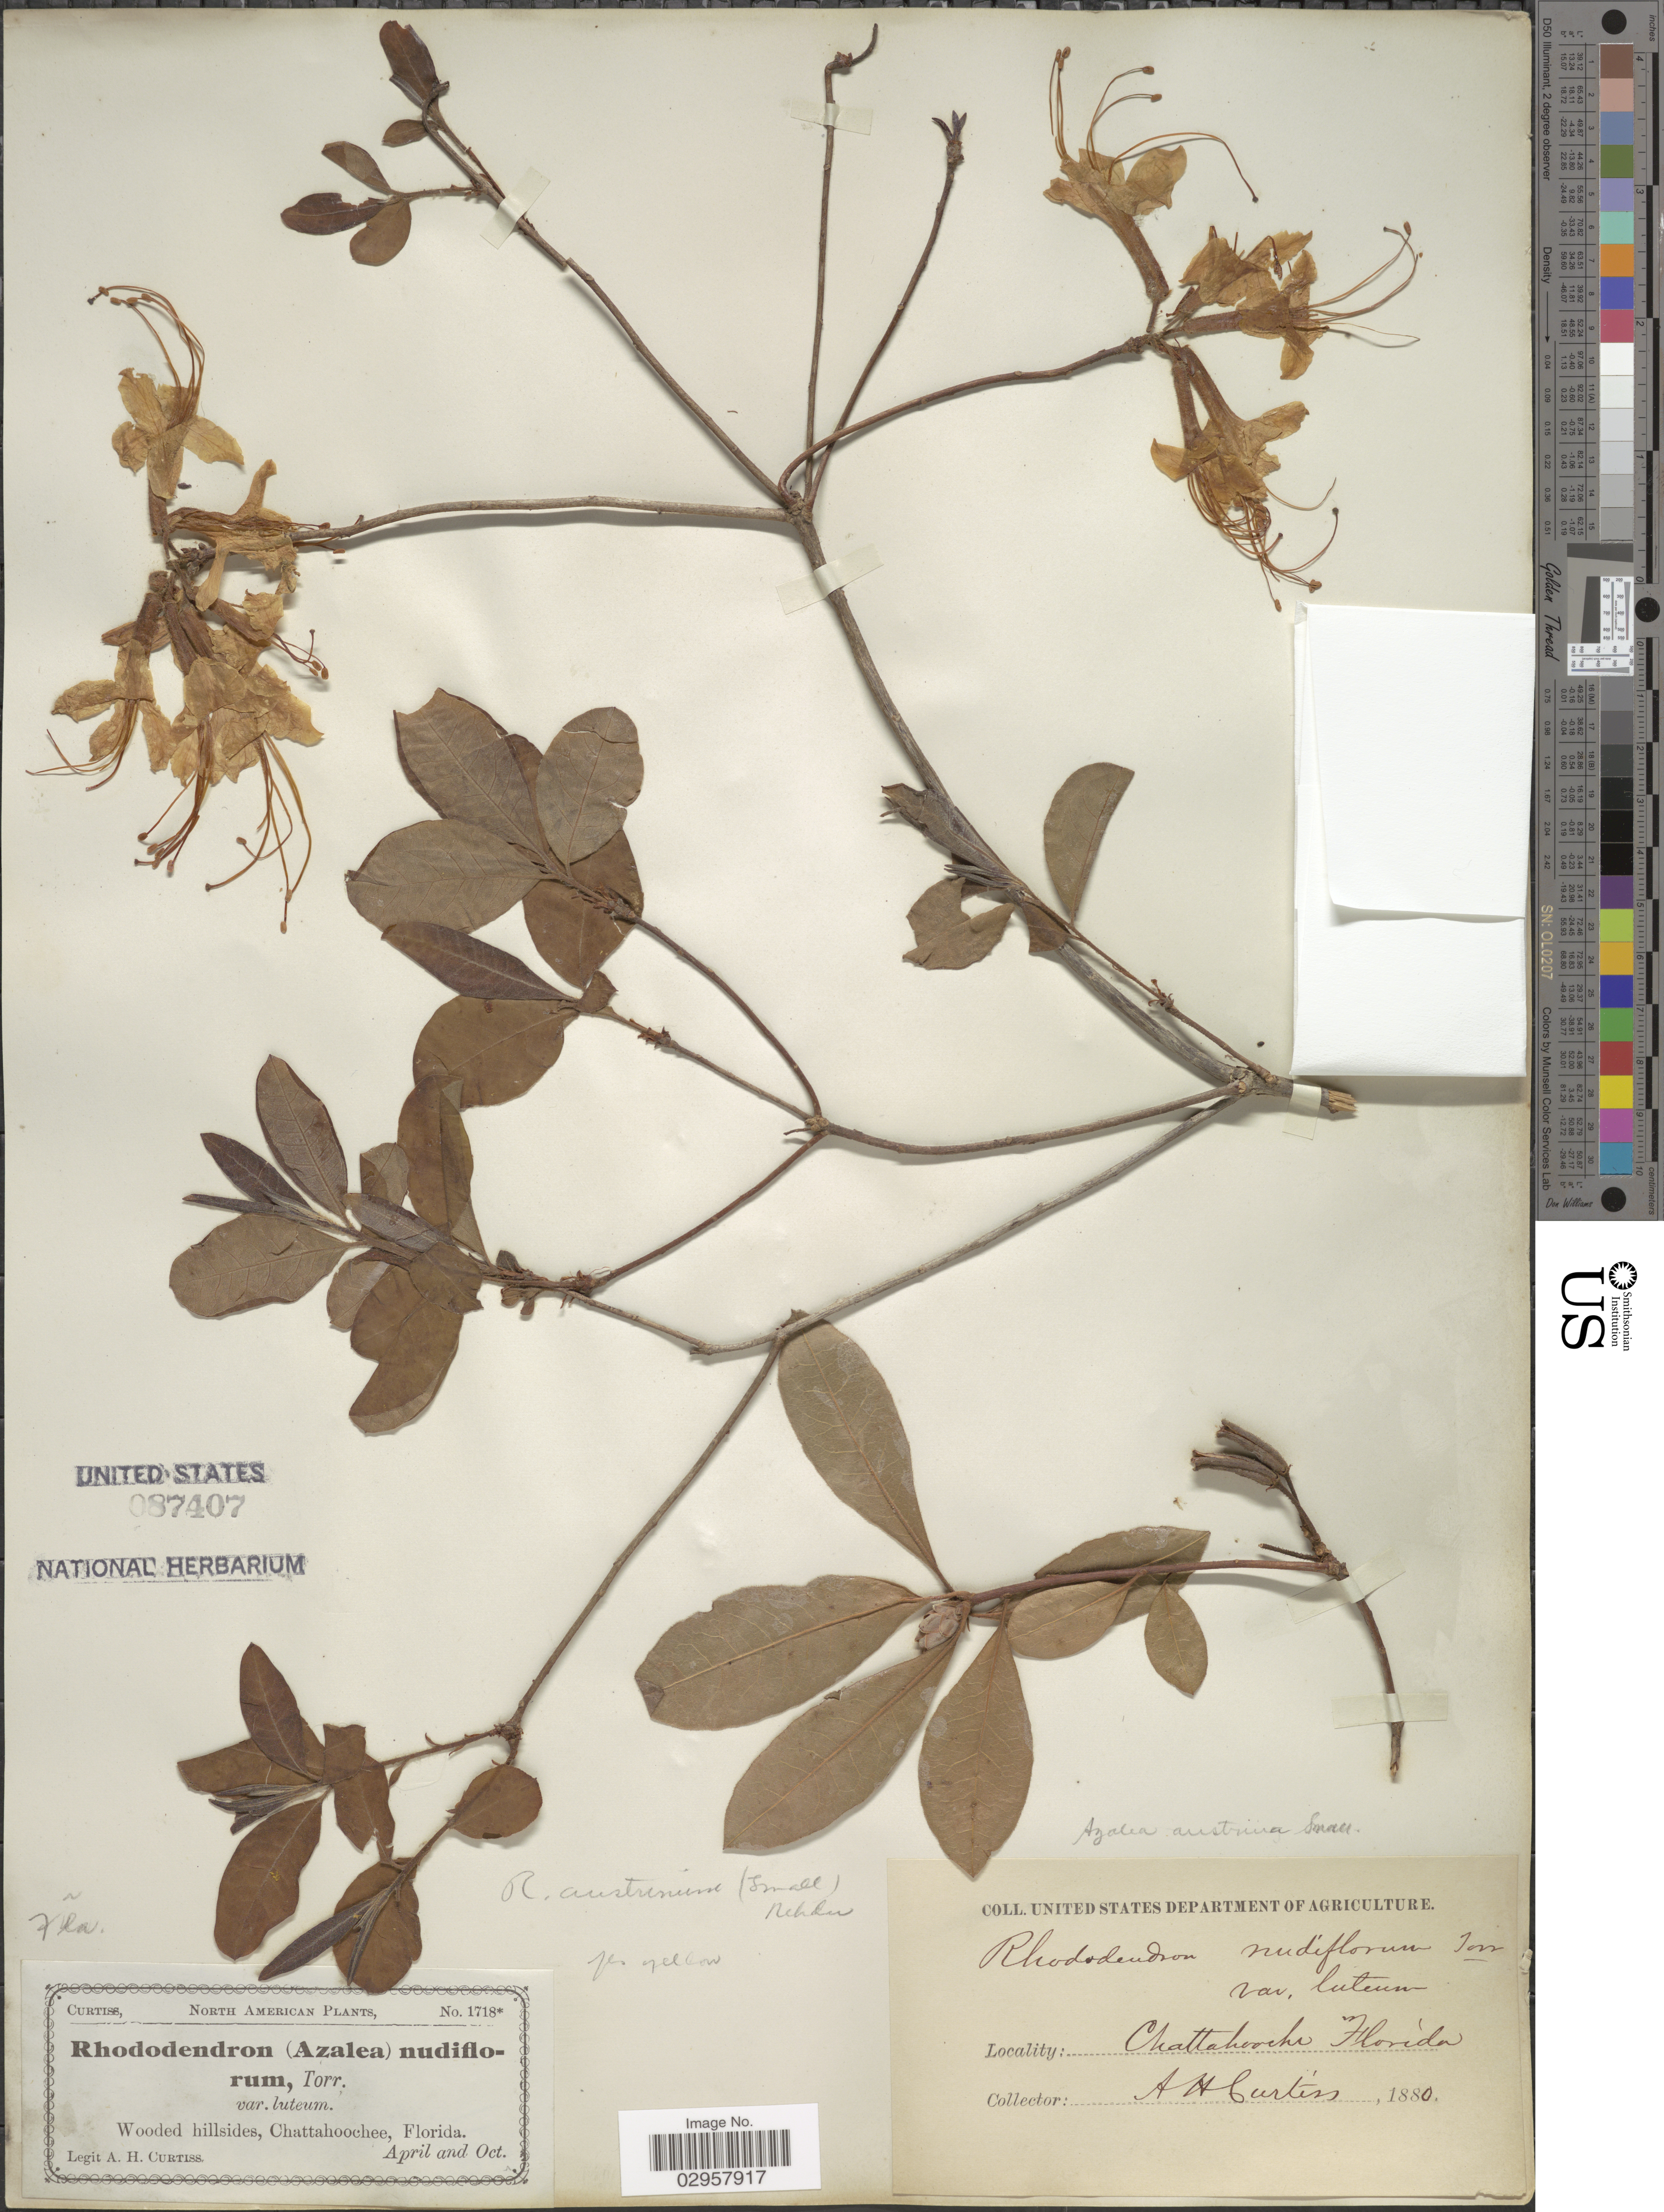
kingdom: Plantae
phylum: Tracheophyta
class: Magnoliopsida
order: Ericales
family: Ericaceae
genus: Rhododendron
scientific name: Rhododendron atlanticum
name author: (Ashe) Rehder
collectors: A. H. Curtiss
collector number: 1718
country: United States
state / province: Florida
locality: Wooded hillsides, Chattahoochee.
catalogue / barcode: US 87407